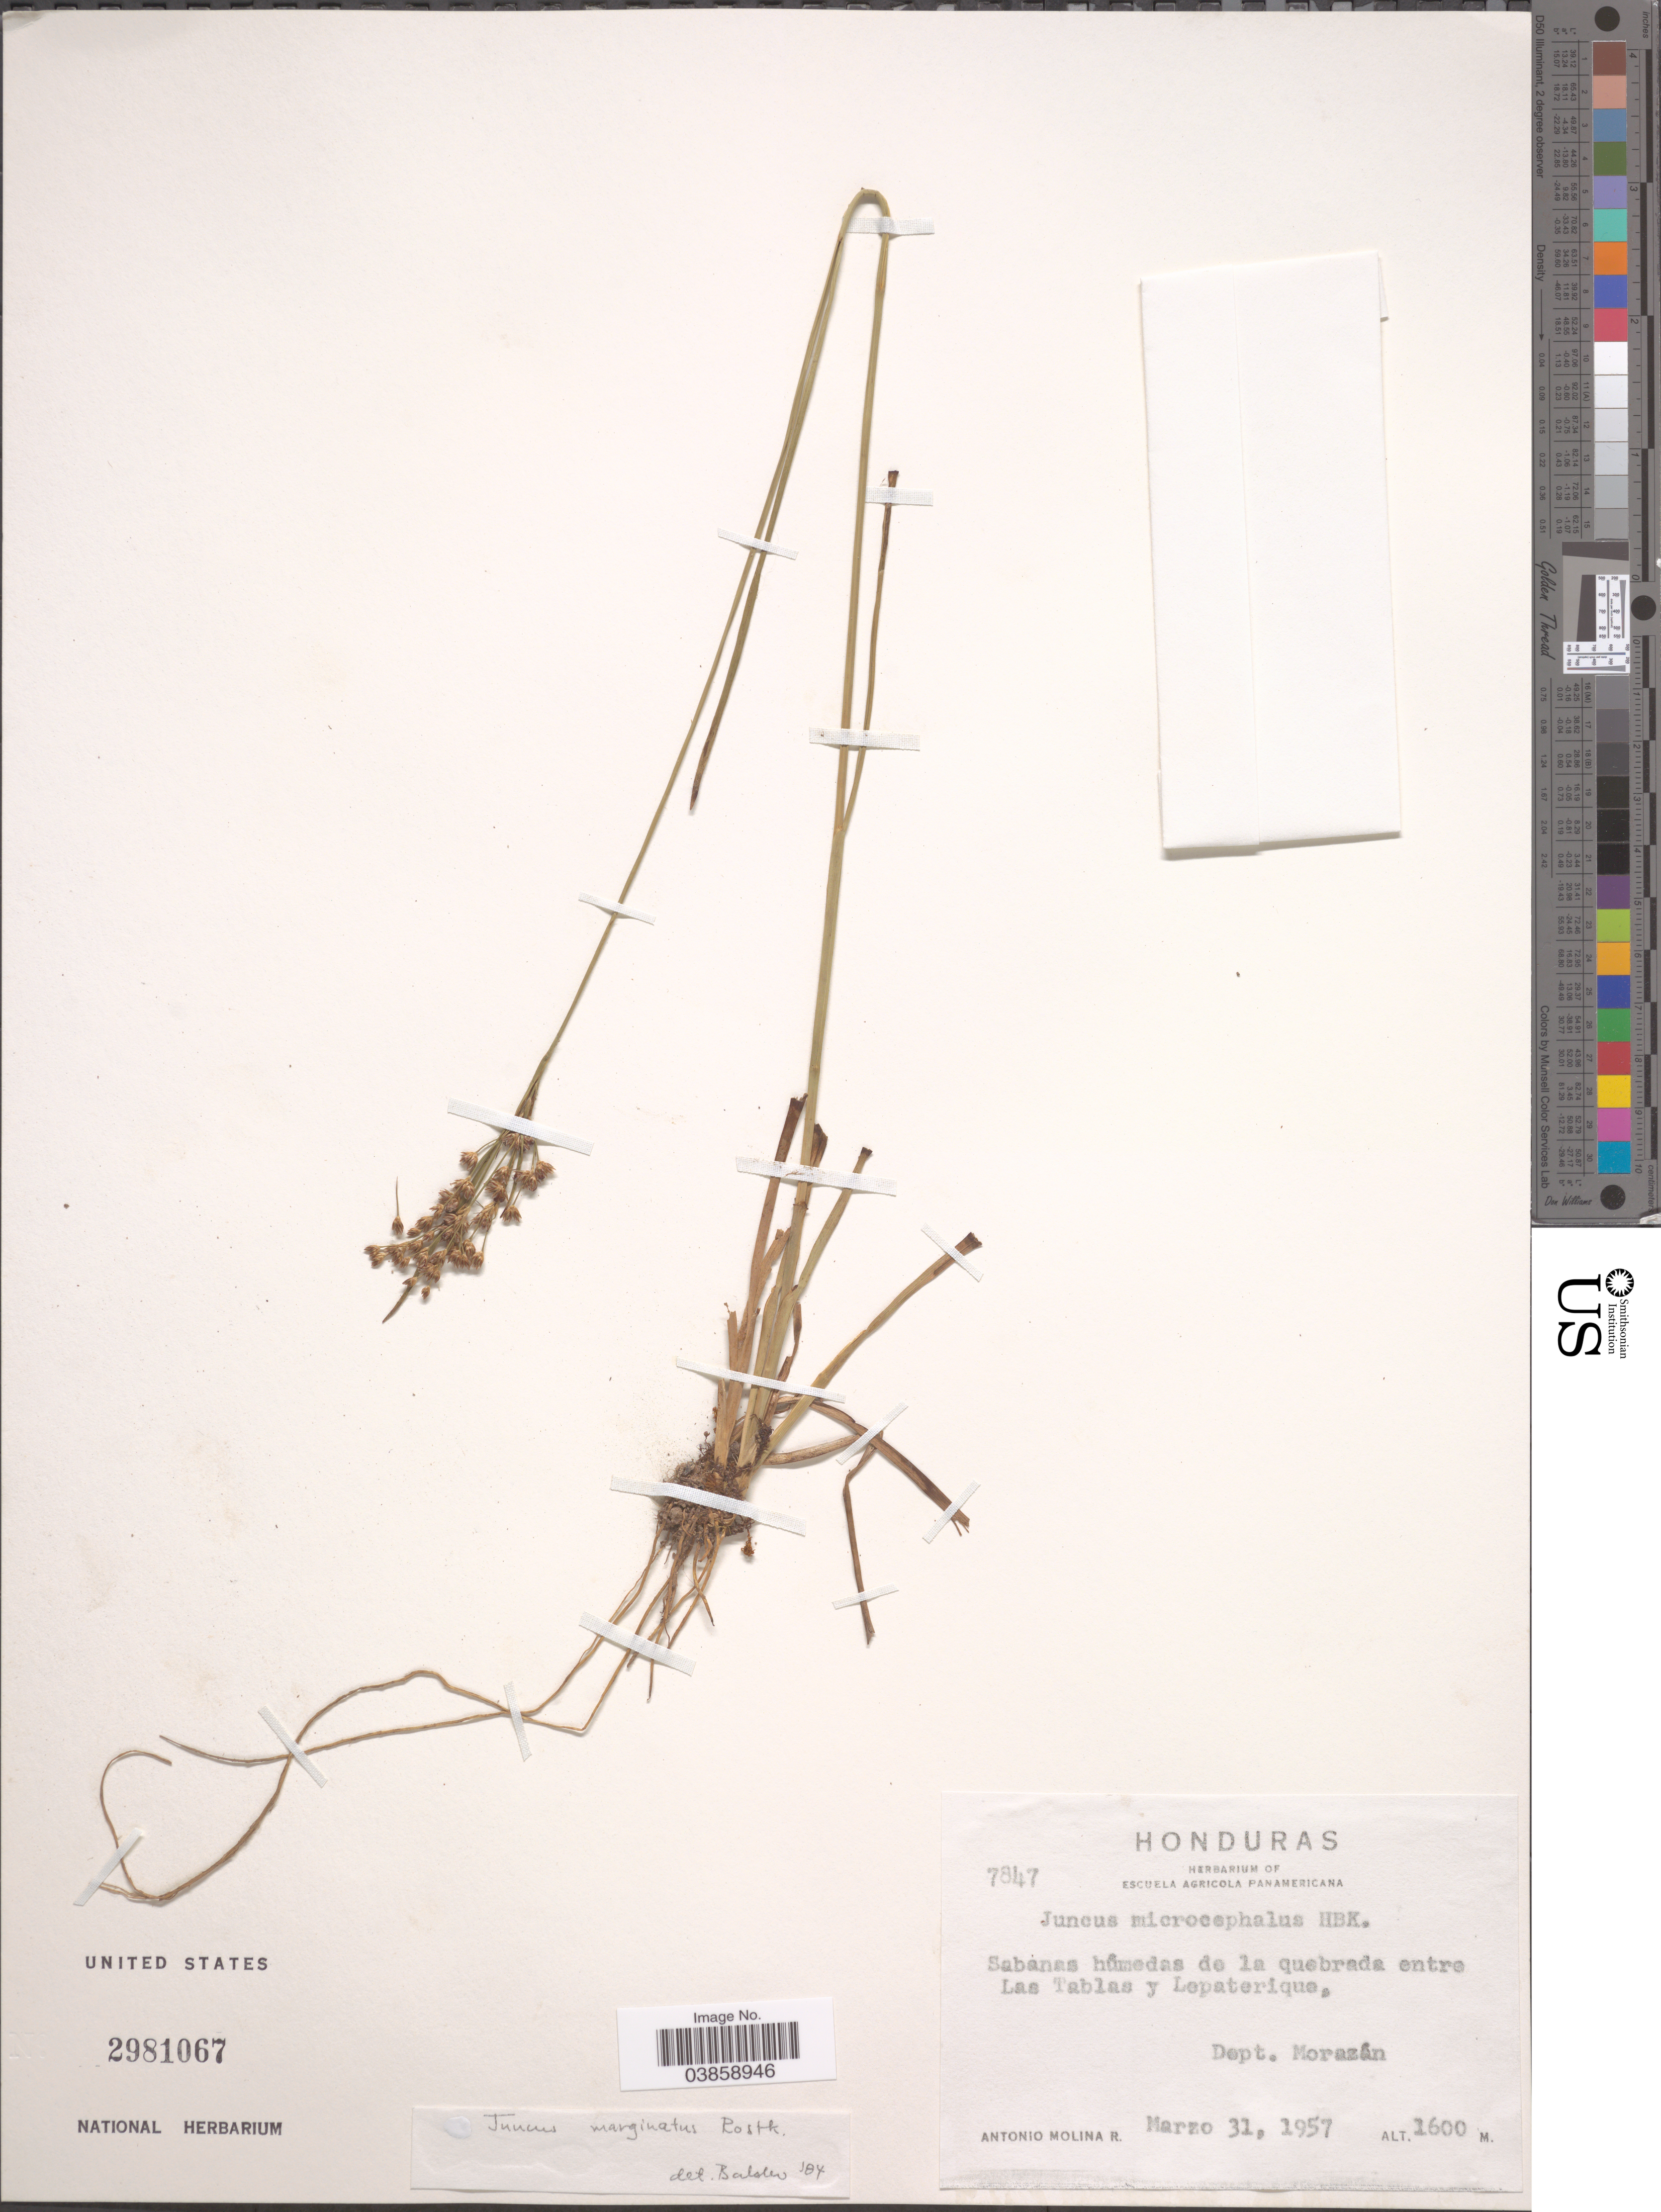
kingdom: Plantae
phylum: Tracheophyta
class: Liliopsida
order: Poales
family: Juncaceae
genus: Juncus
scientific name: Juncus marginatus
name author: Rostk.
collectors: A. Molina R.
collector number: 7841*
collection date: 1957-03-31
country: Honduras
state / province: Fco. Morazán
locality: La quebrada entre Las Tablas y Lepaterique, Dept. Morazán.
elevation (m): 1600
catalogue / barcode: US 2981067